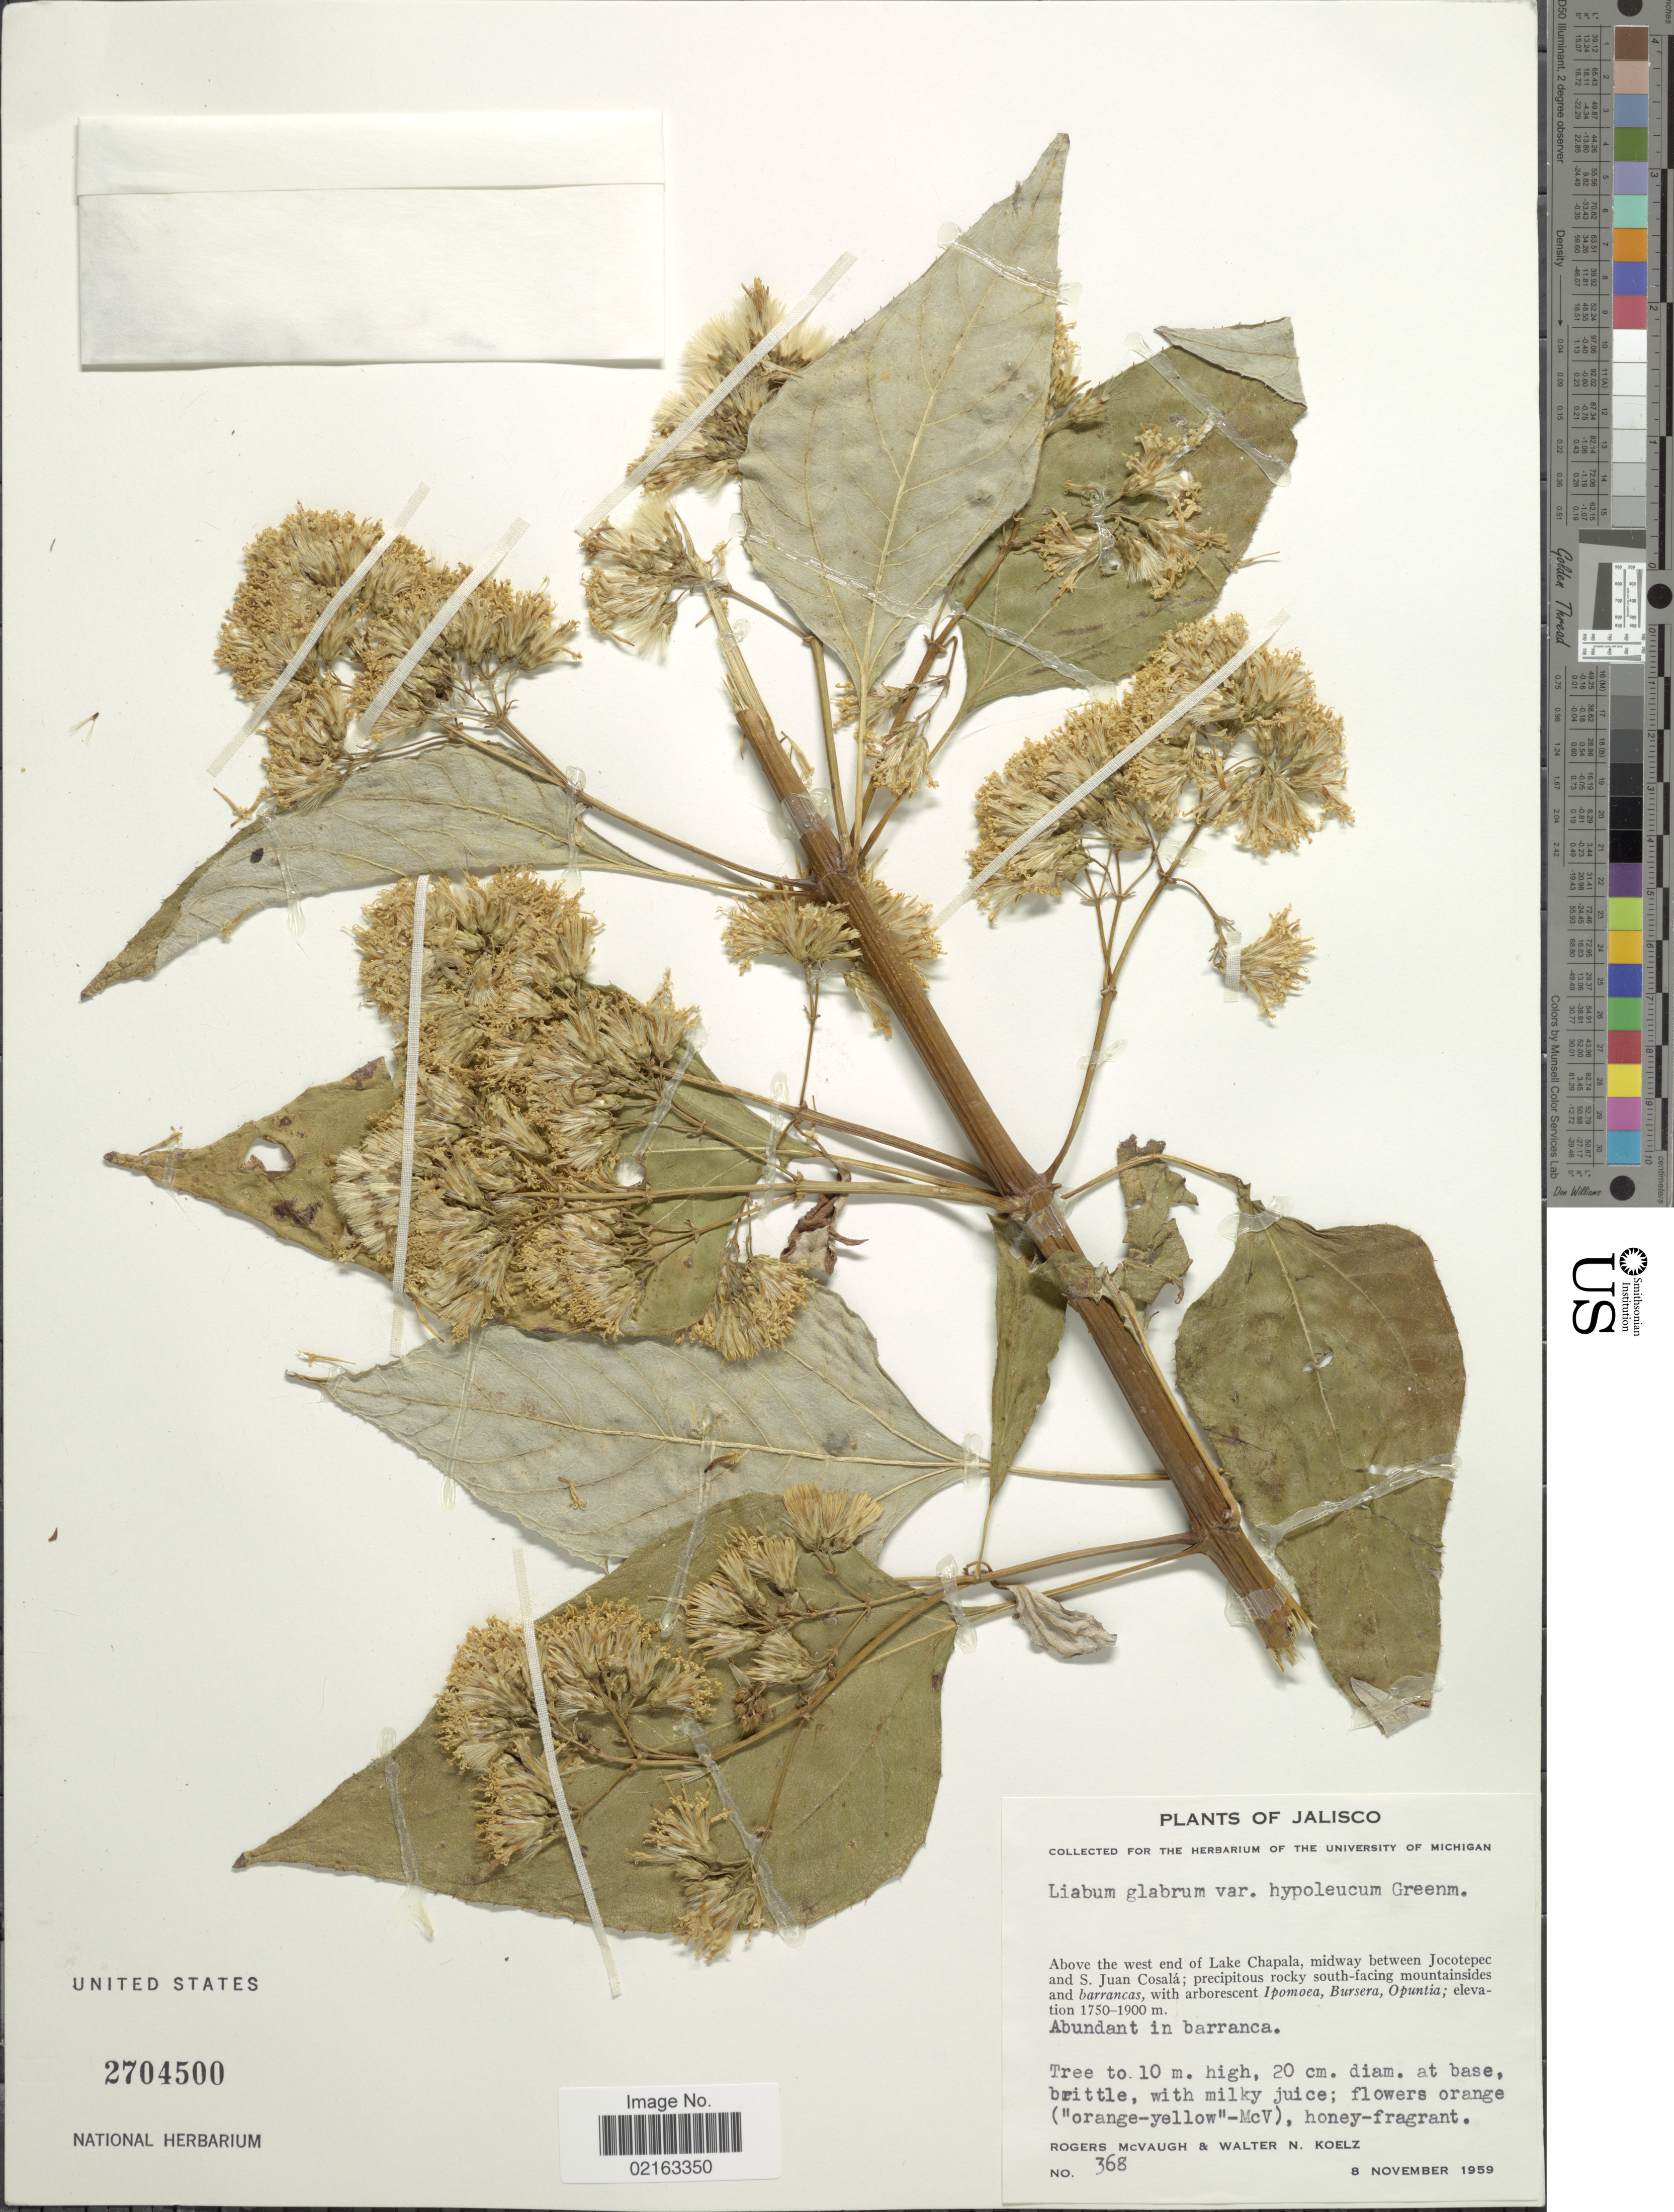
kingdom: Plantae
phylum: Tracheophyta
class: Magnoliopsida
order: Asterales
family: Asteraceae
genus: Sinclairia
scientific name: Sinclairia glabra var. hypoleuca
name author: (Greenm.) B.L. Turner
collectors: R. McVaugh & W. N. Koelz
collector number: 368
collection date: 1959-11-08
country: Mexico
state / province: Jalisco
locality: Above the west end of Lake Chapala, midway between Jocotepec and S. Juan Cosalá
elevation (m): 1750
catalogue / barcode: US 2704500